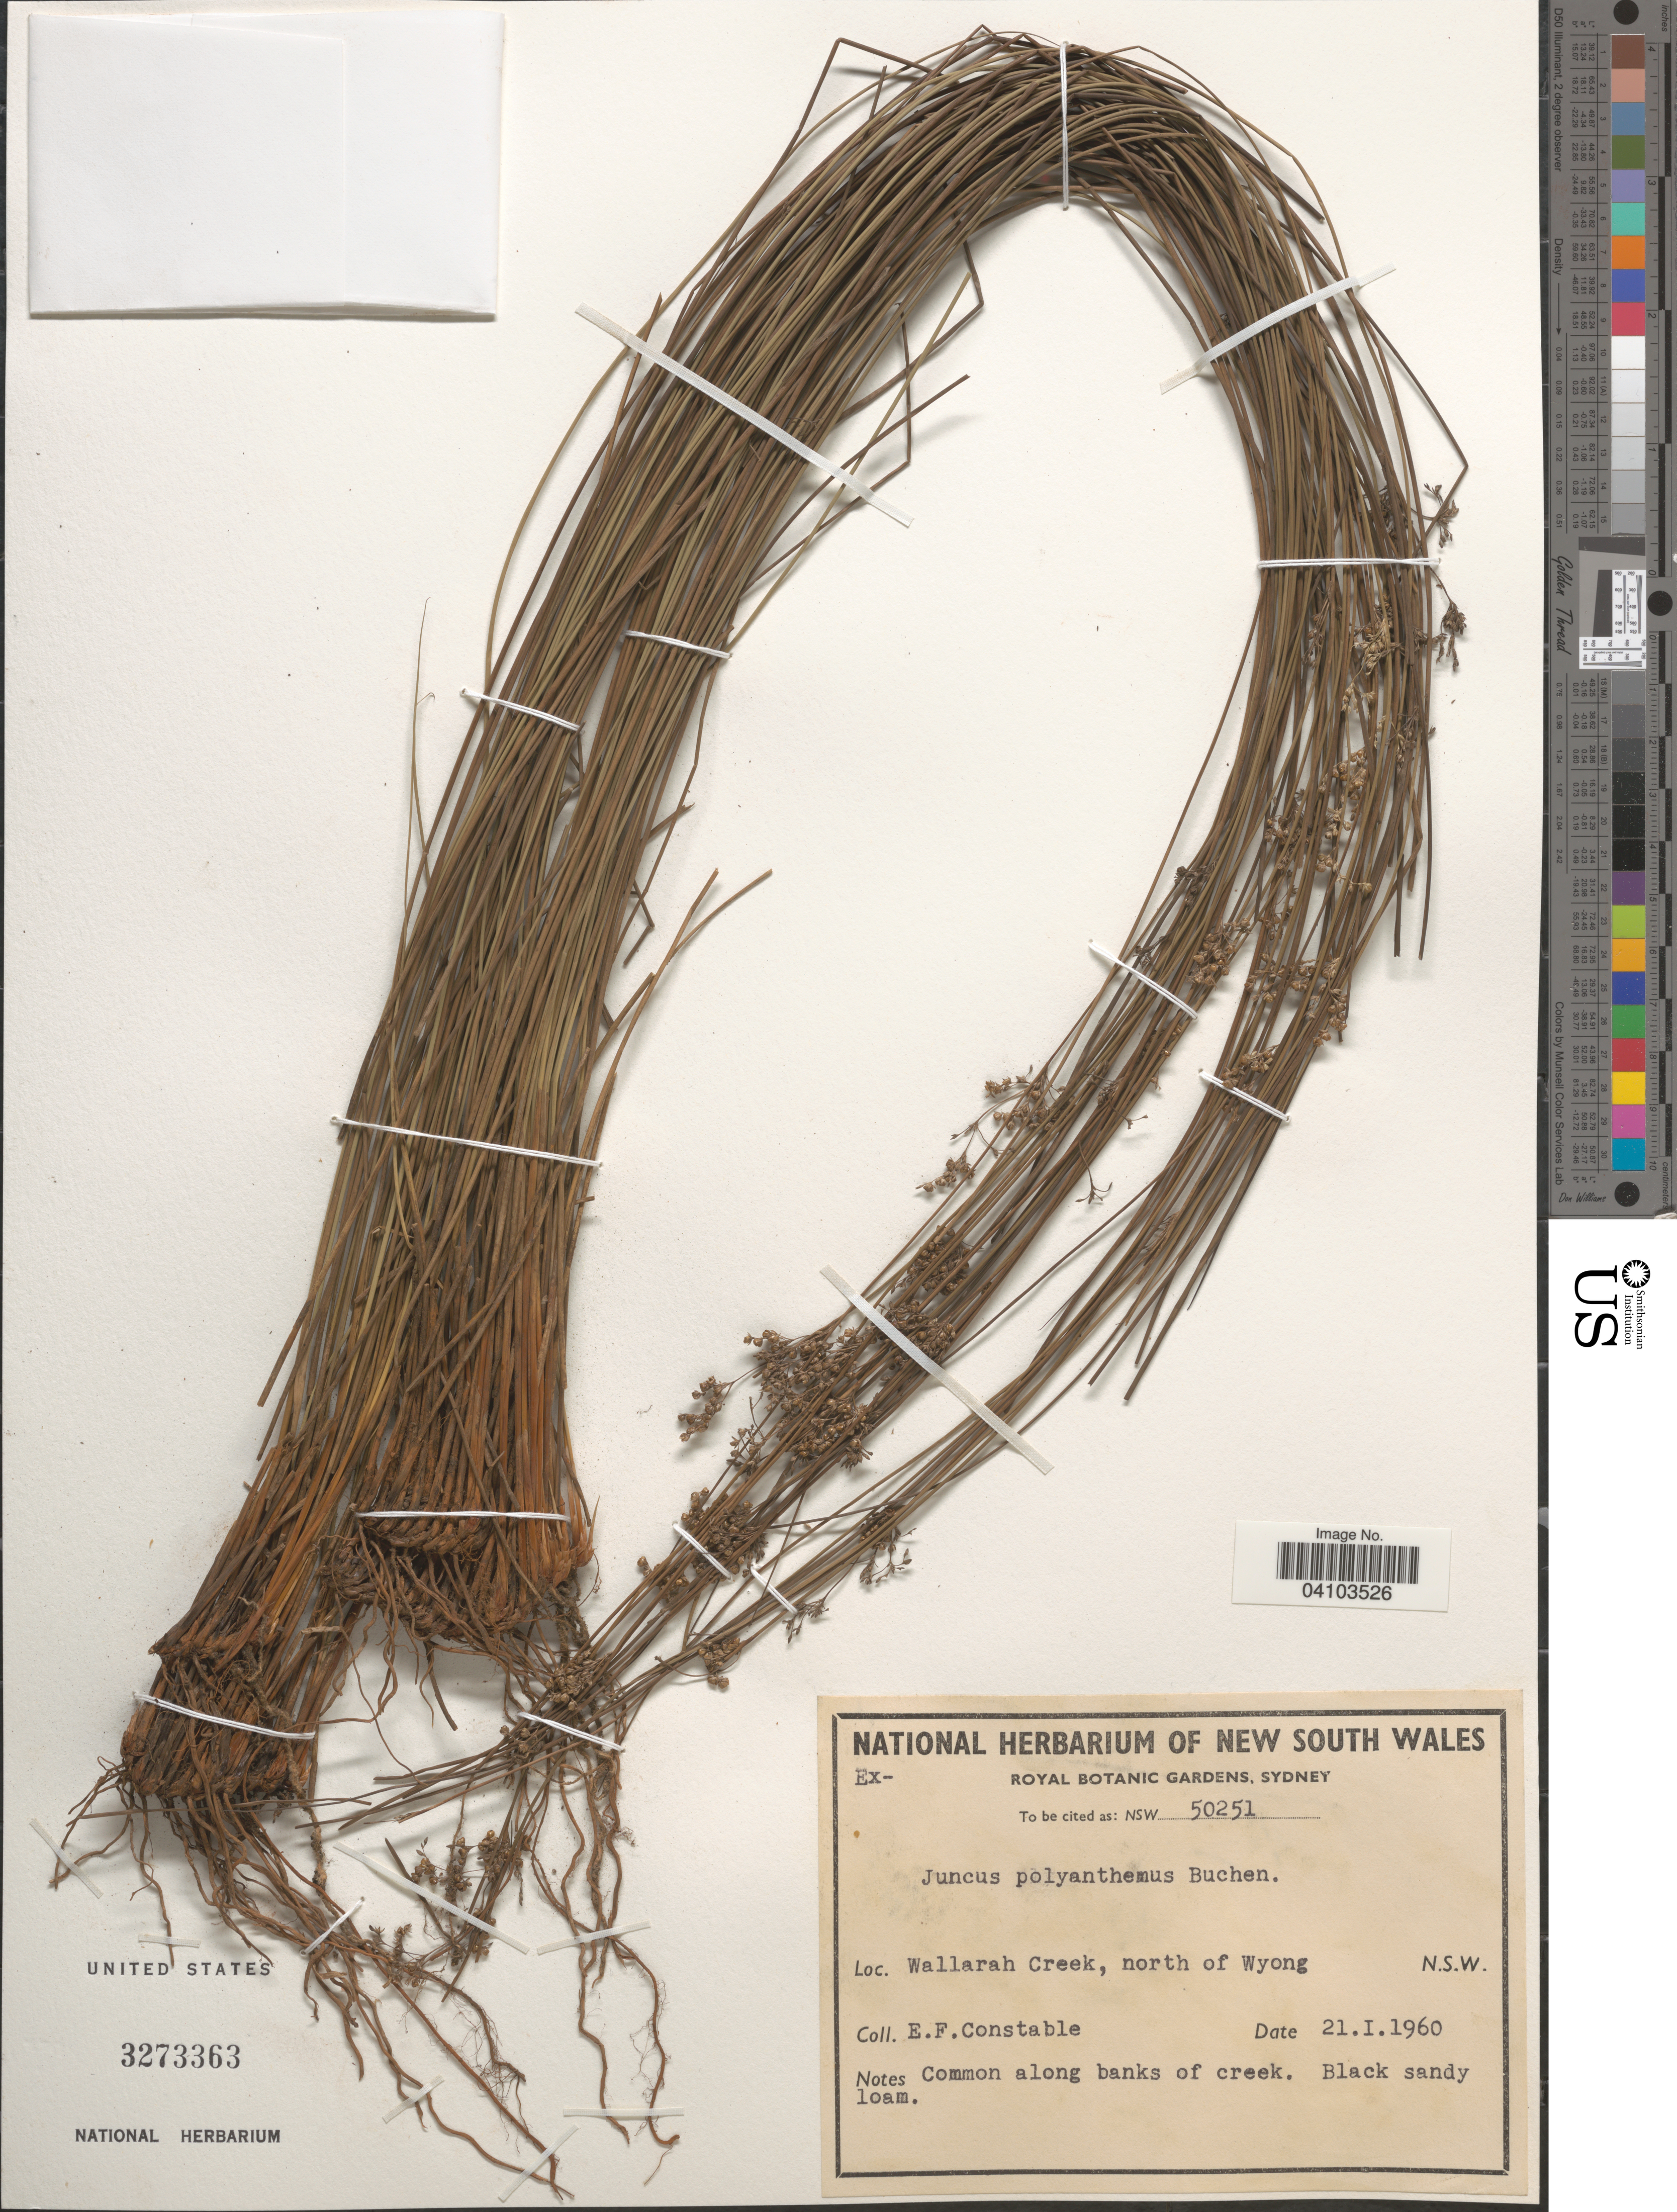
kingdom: Plantae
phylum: Tracheophyta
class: Liliopsida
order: Poales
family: Juncaceae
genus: Juncus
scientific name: Juncus polyanthemos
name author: Buchenau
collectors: E. F. Constable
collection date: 1960-01-21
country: Australia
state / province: New South Wales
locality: Wallarah Creek, north of Wyong.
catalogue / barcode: US 3273363